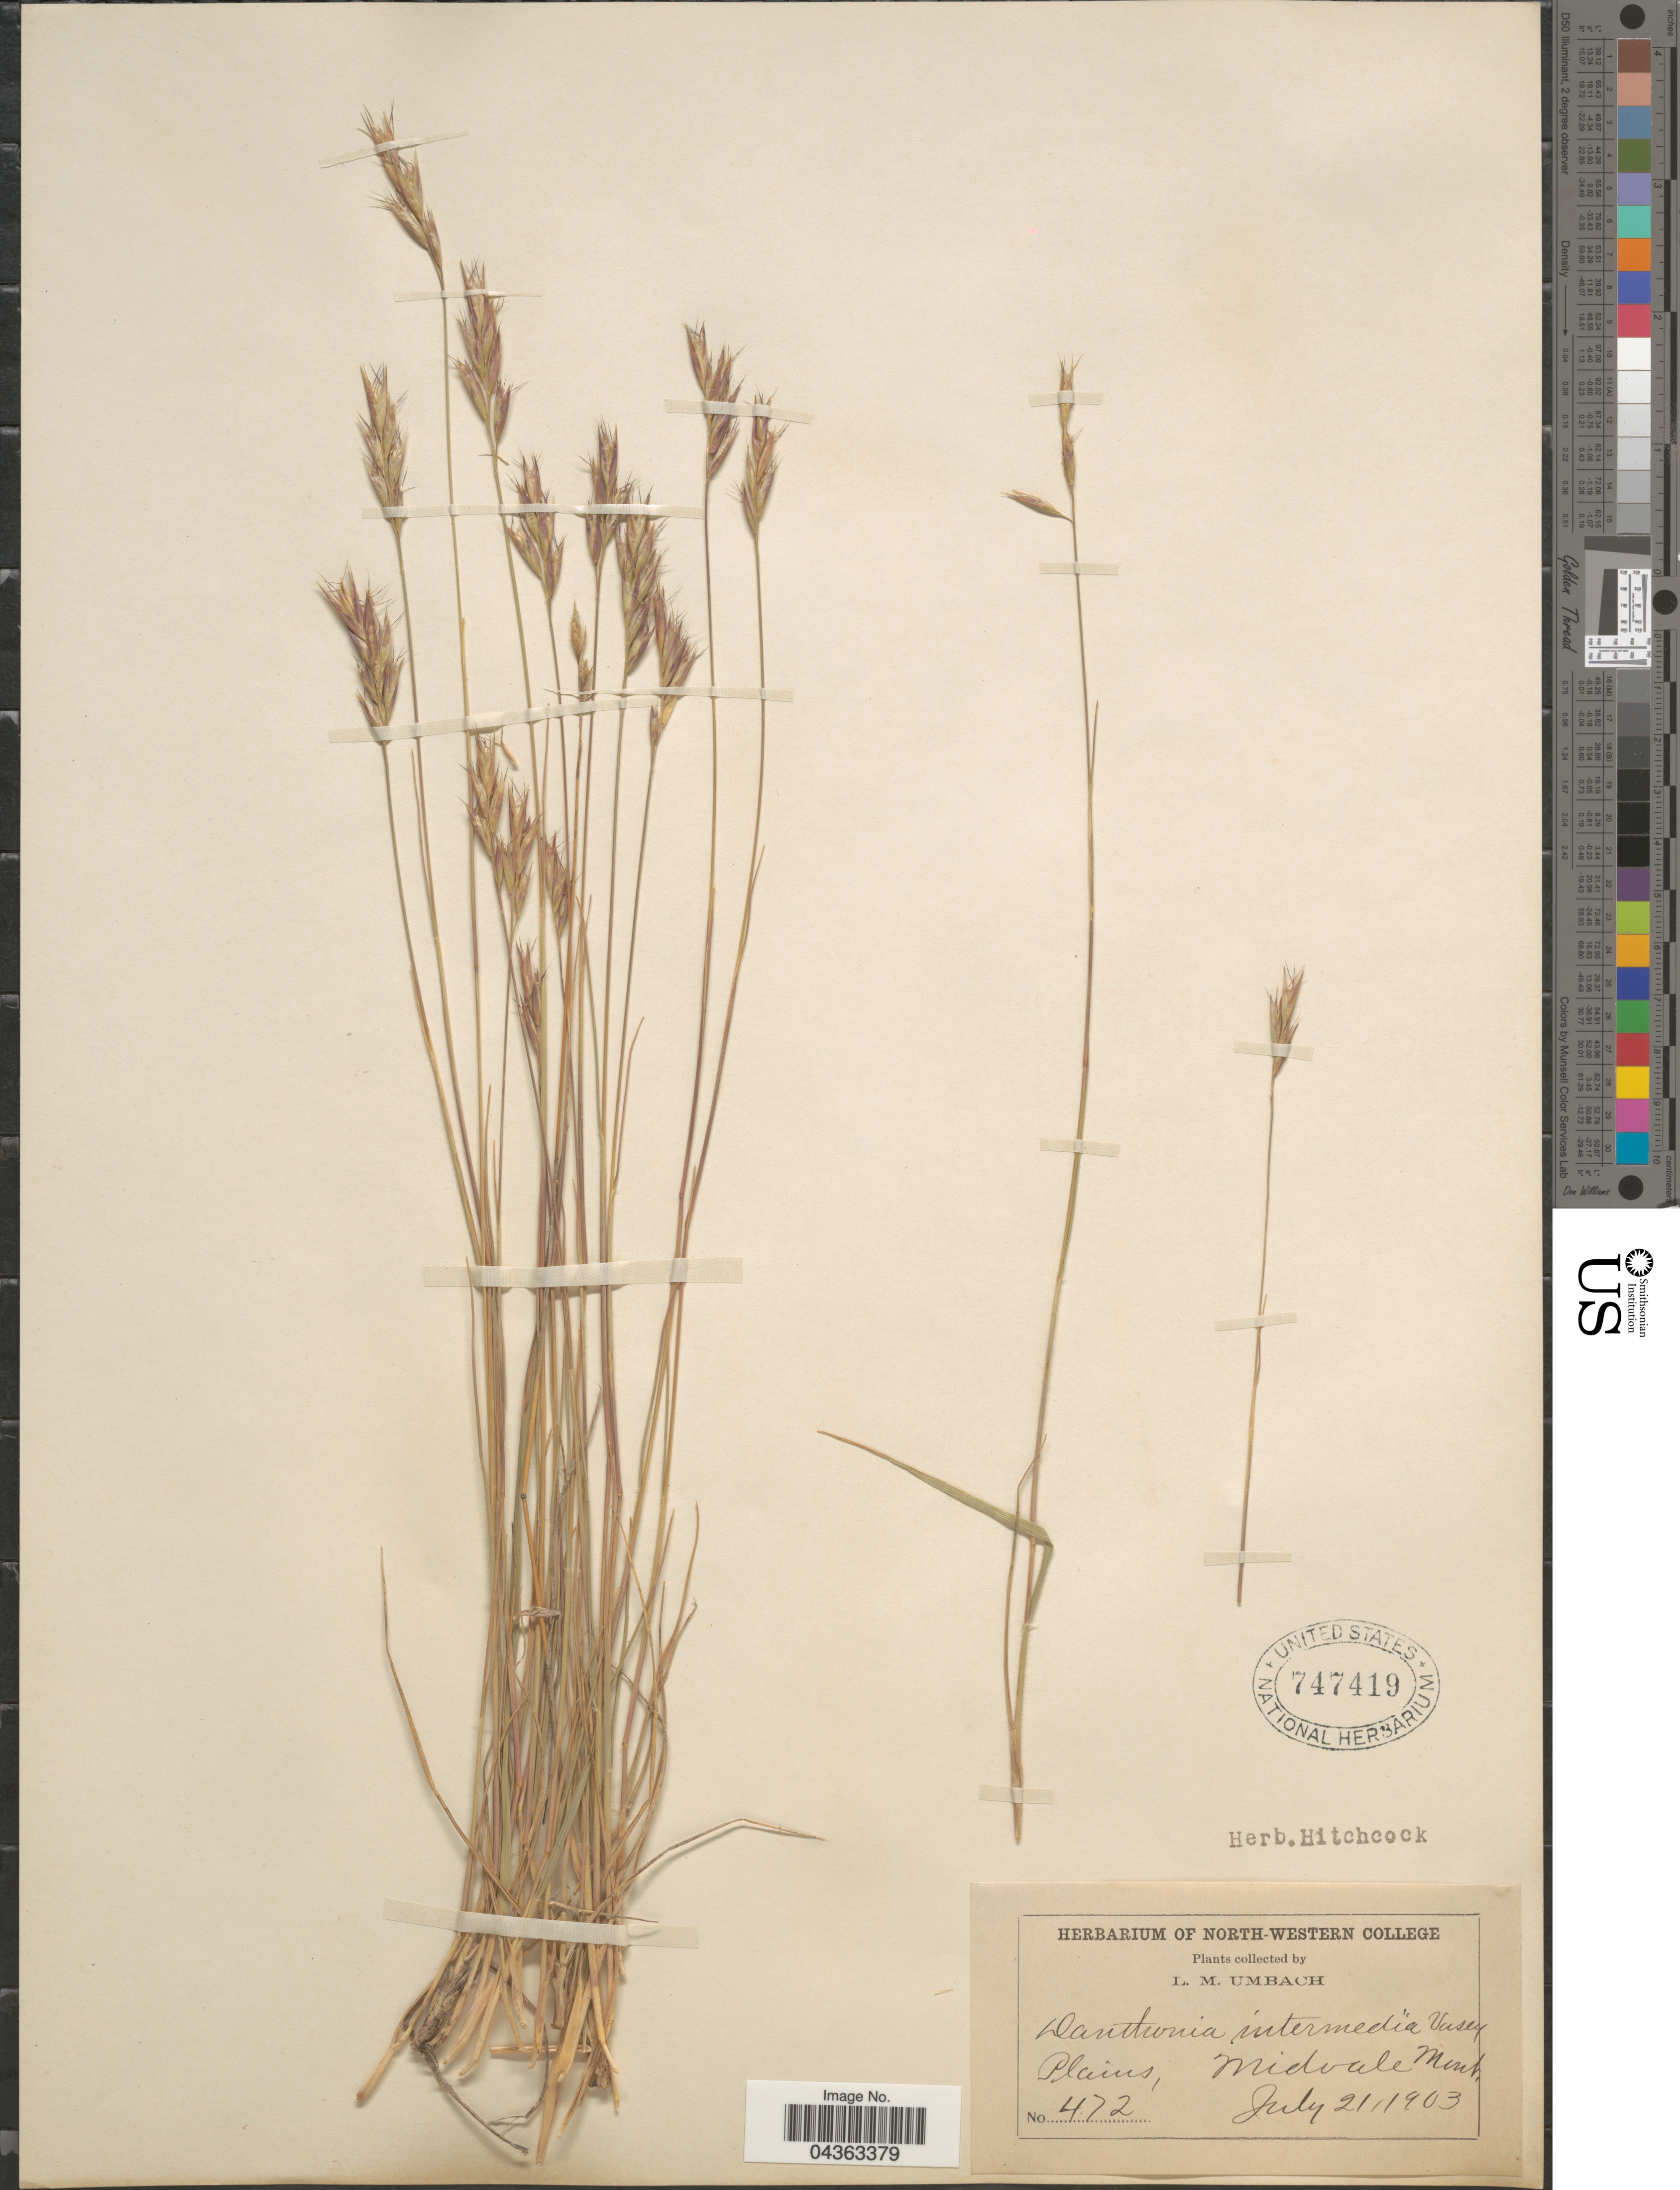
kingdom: Plantae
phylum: Tracheophyta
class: Liliopsida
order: Poales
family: Poaceae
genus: Danthonia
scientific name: Danthonia intermedia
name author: Vasey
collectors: L. M. Umbach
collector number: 472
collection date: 1903-07-21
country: United States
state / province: Montana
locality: Plains, Midvale.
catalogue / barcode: US 747419